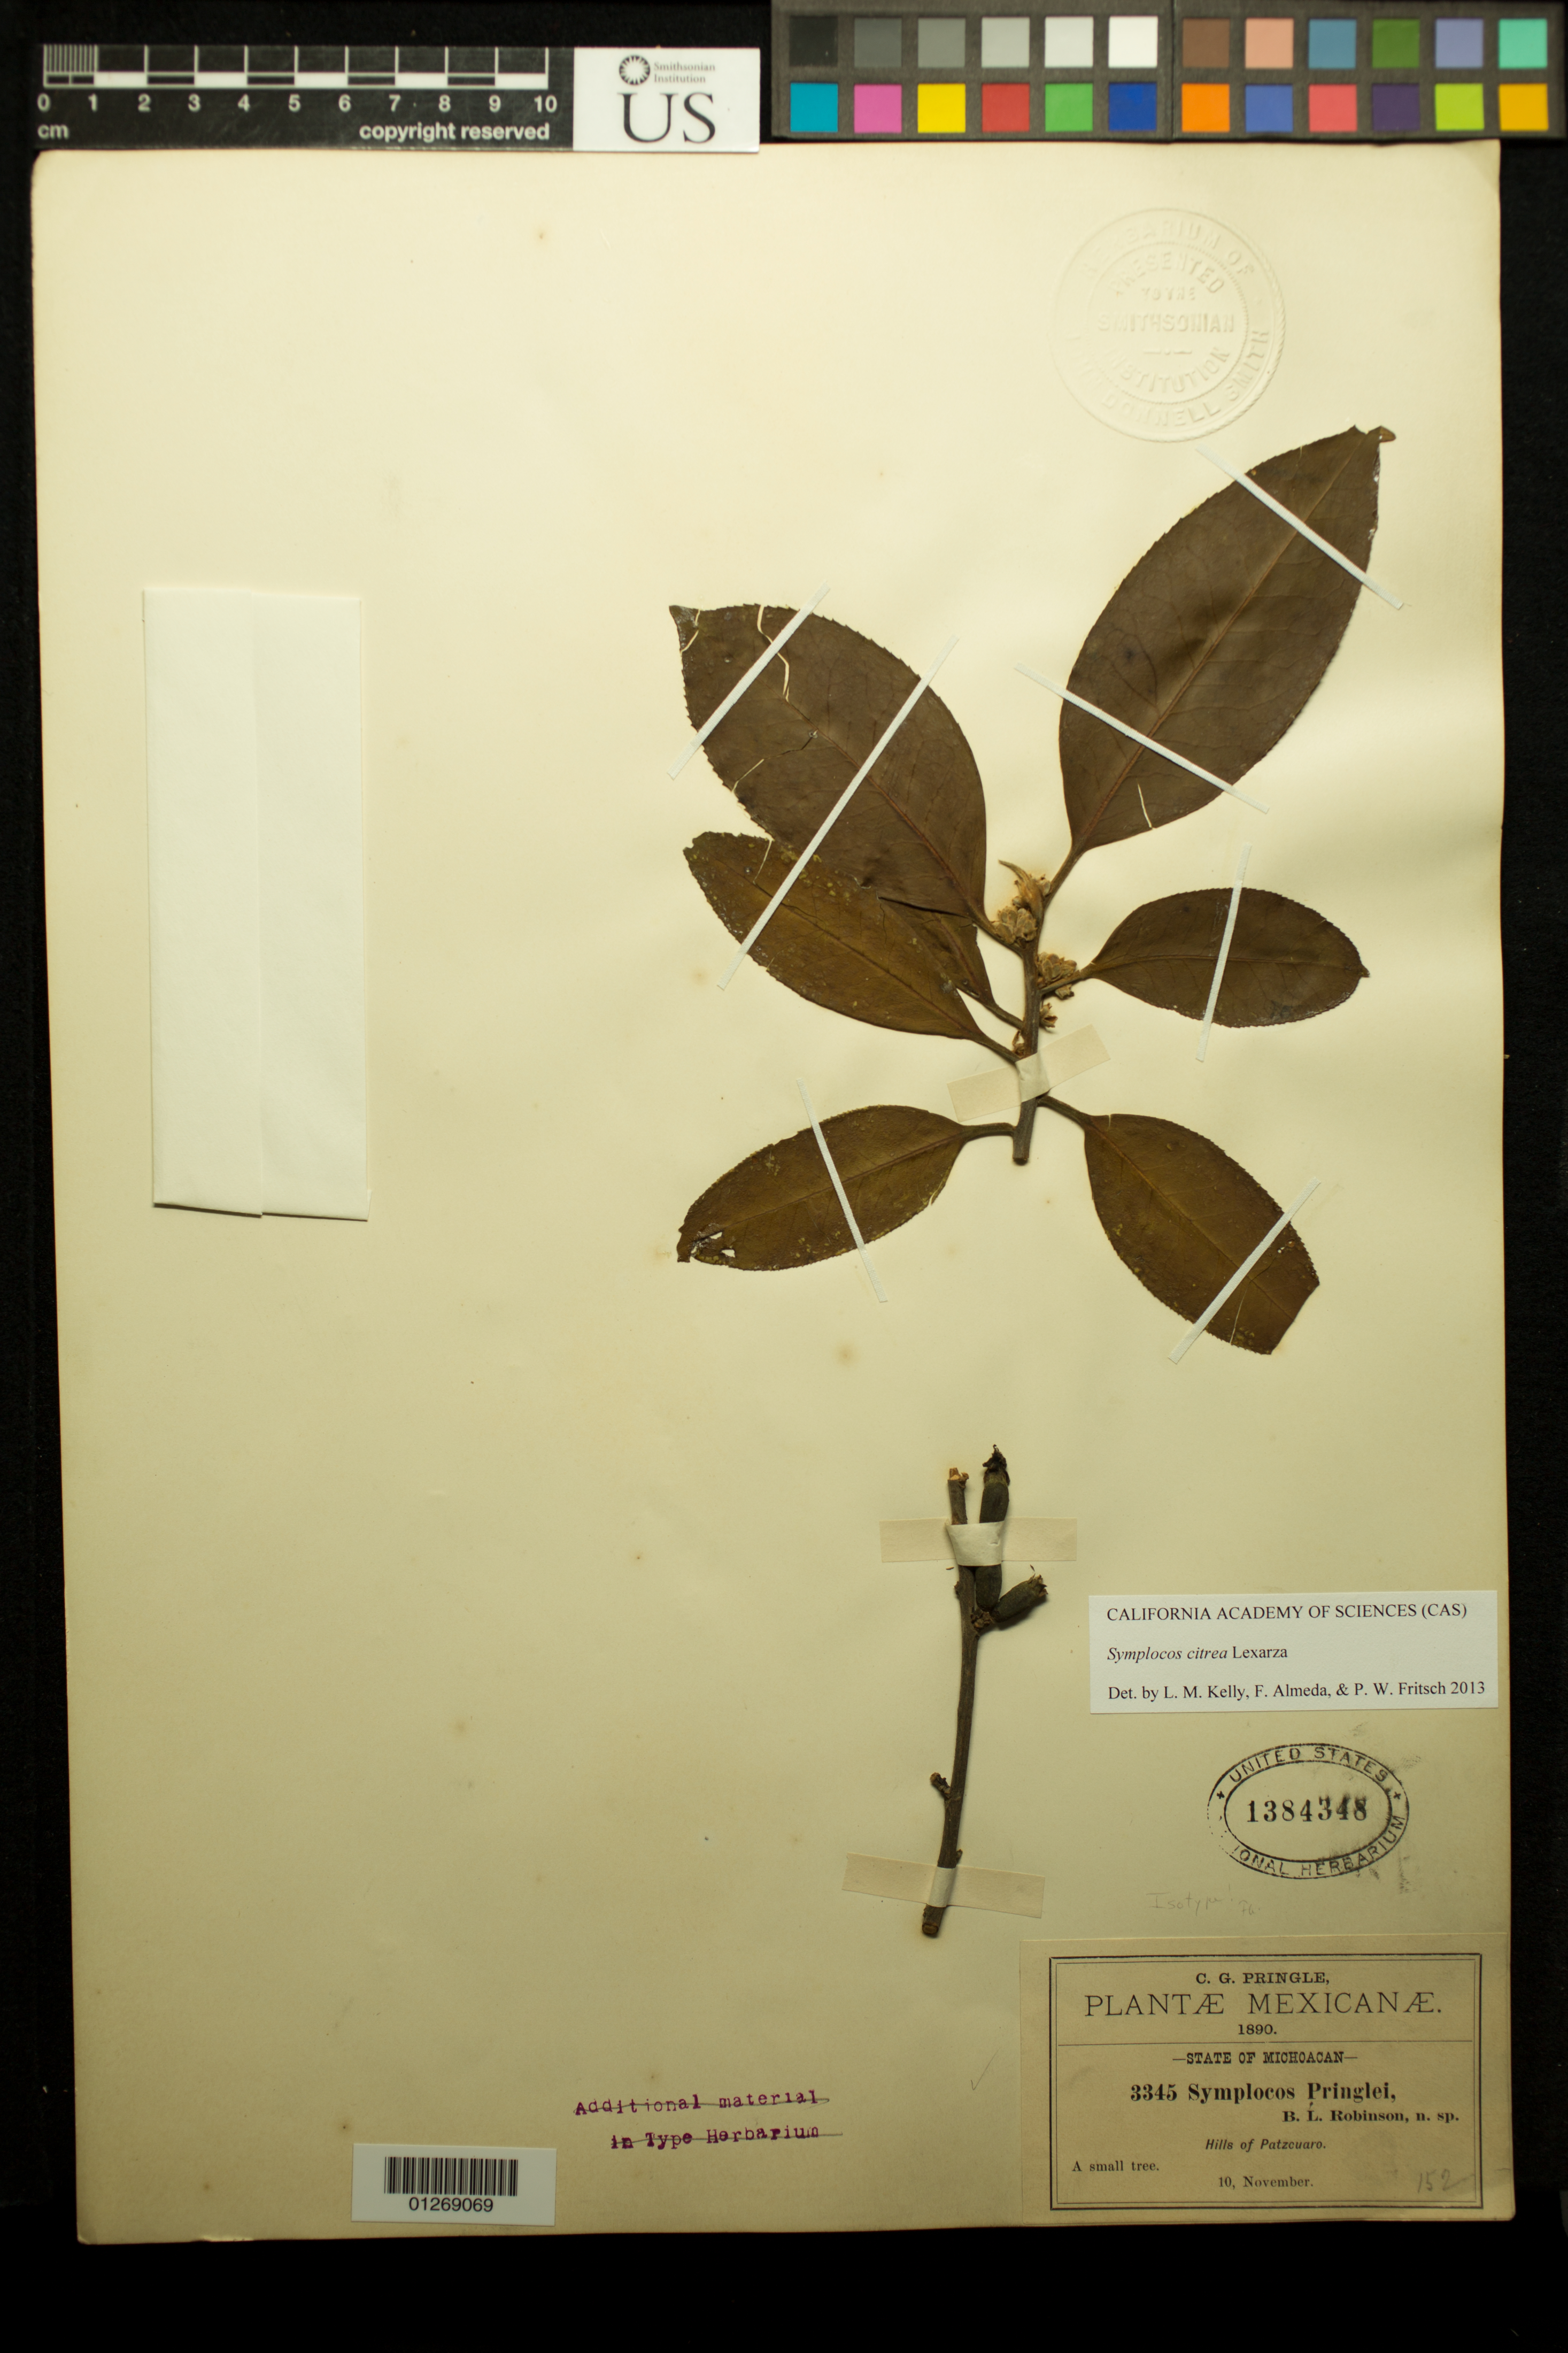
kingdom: Plantae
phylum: Tracheophyta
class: Magnoliopsida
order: Ericales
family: Symplocaceae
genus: Symplocos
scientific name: Symplocos pringlei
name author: B.L. Rob.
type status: Isotype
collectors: C. G. Pringle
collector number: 3345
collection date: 1890-11-10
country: Mexico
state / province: Michoacán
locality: State of Michoacan. Hills of Patzcuaro.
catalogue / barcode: US 1384348